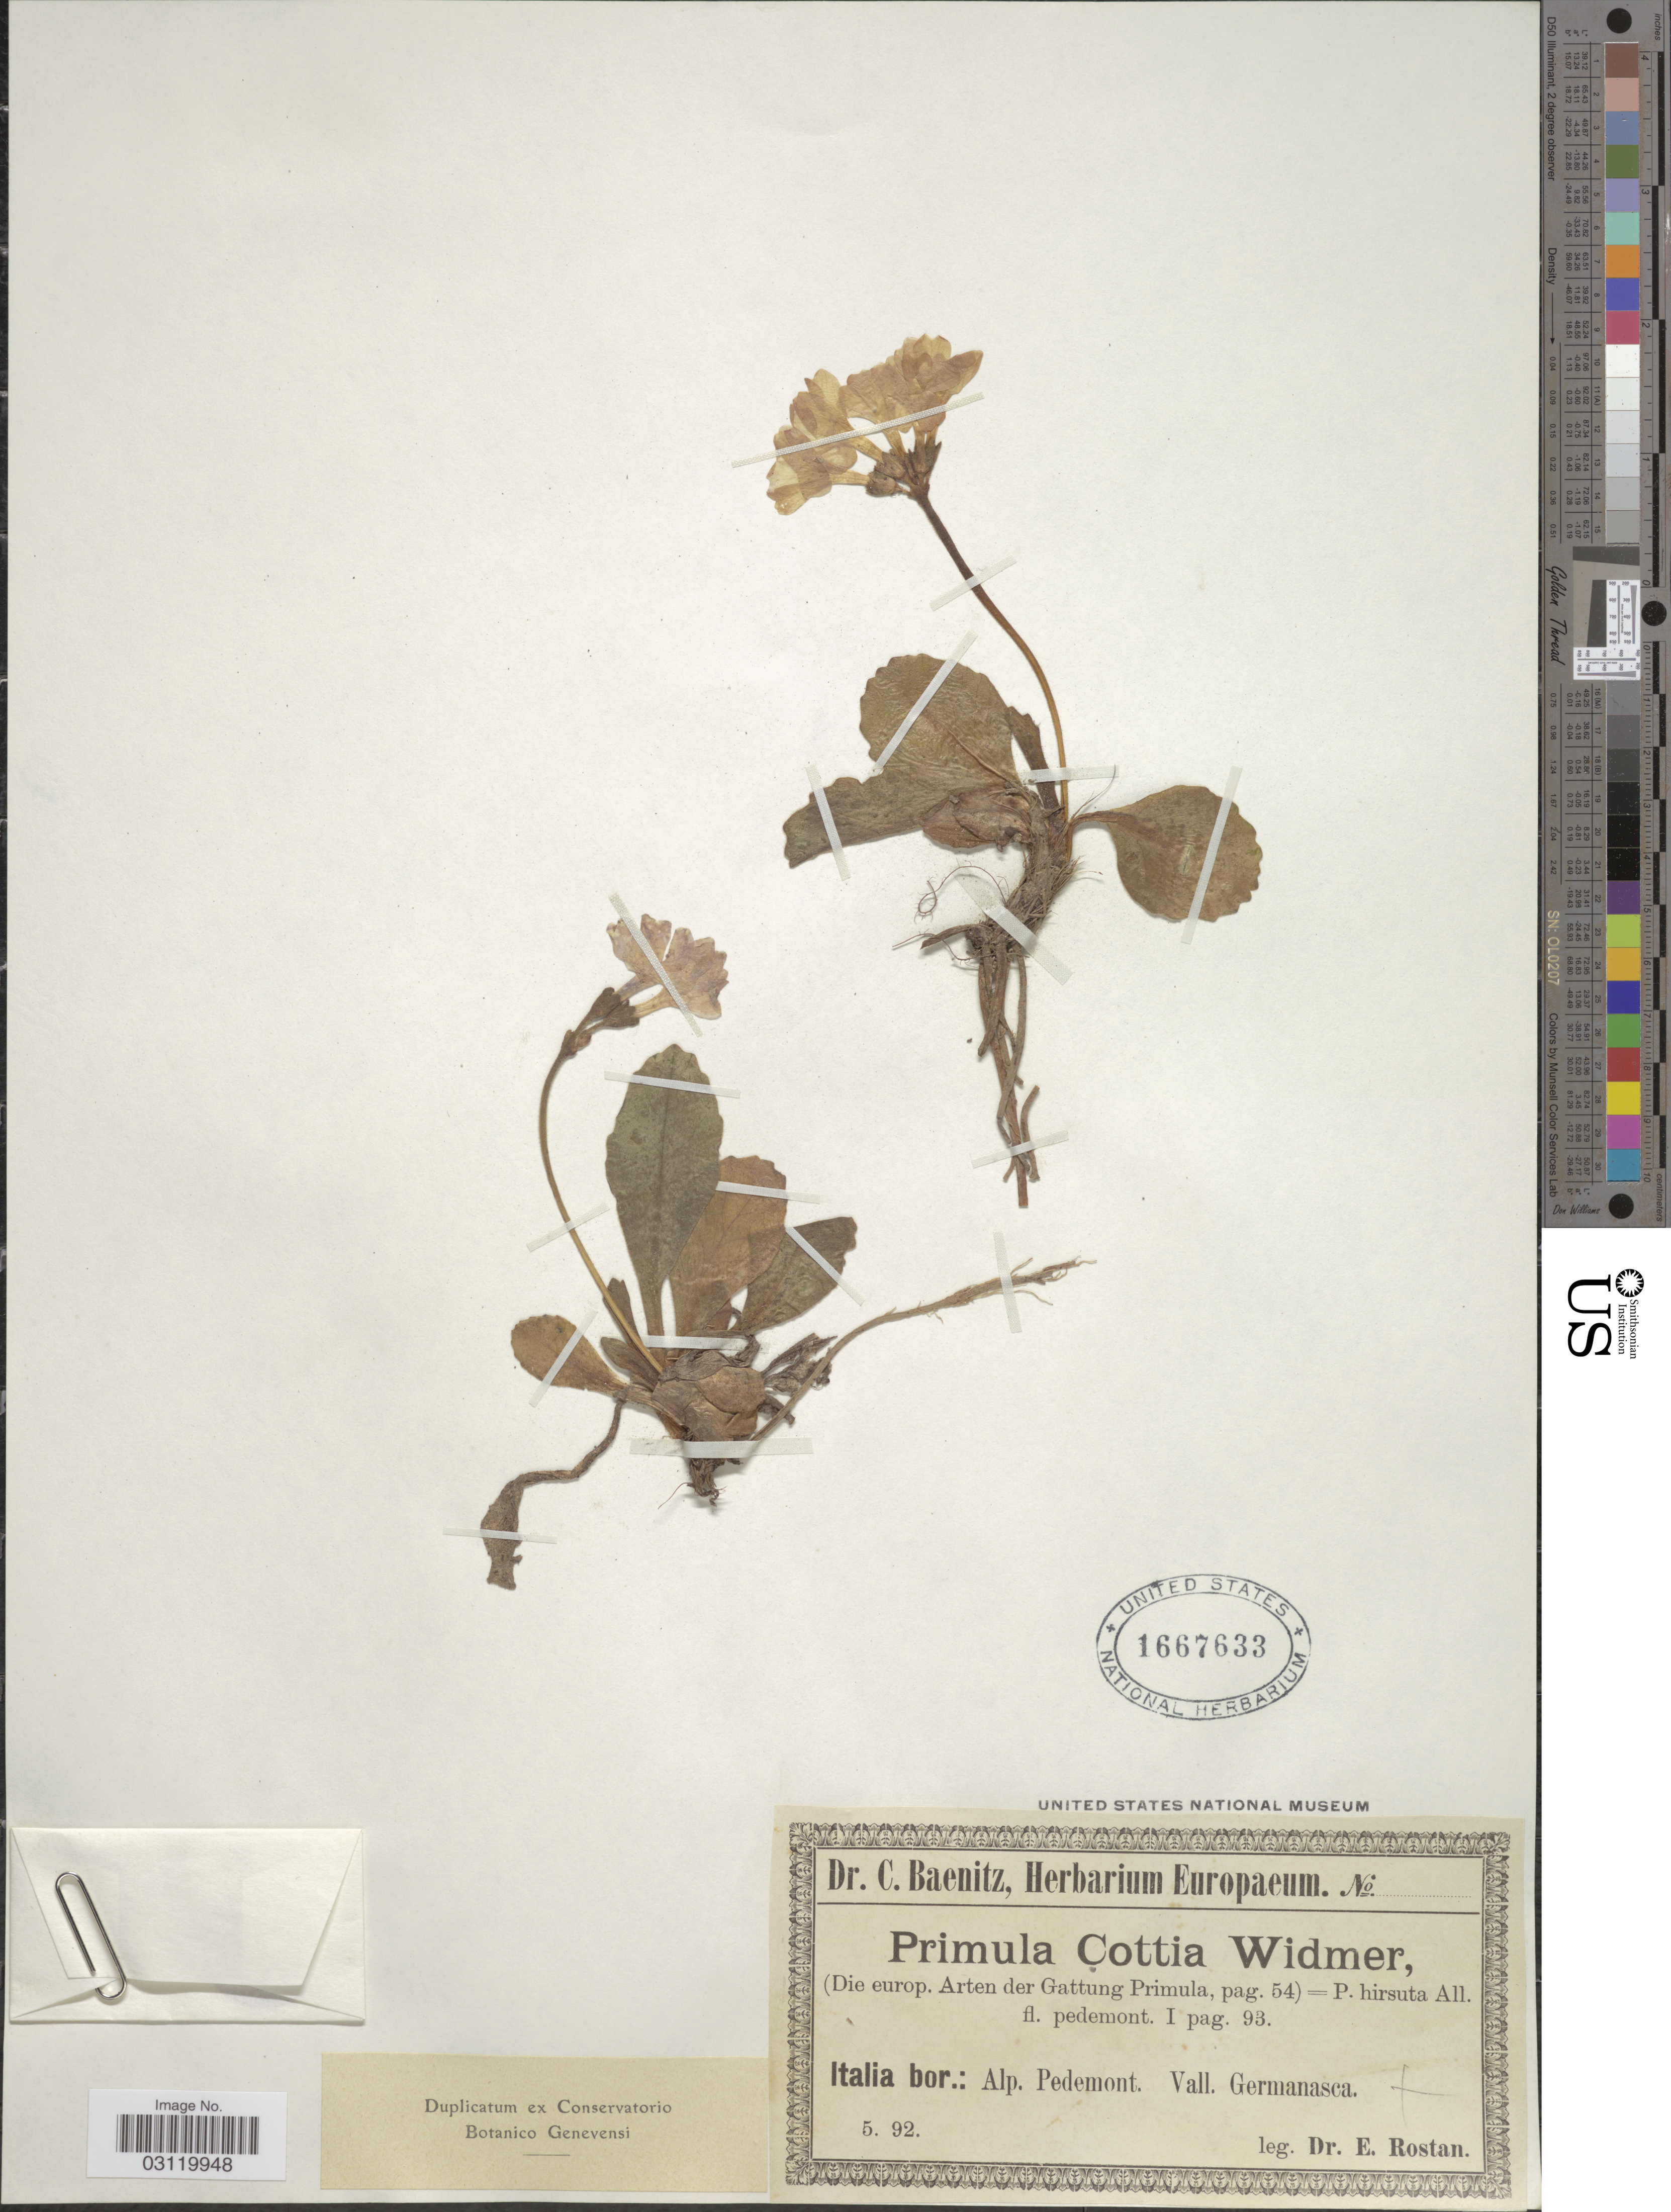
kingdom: Plantae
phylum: Tracheophyta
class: Magnoliopsida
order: Ericales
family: Primulaceae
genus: Primula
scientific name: Primula cottia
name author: Widmer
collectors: E. Rostan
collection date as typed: Transcribed d/m/y: /5/92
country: Italy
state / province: Piedmont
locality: Italia bor.: Alp. Pedemont. Vall. Germanasca.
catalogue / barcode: US 1667633